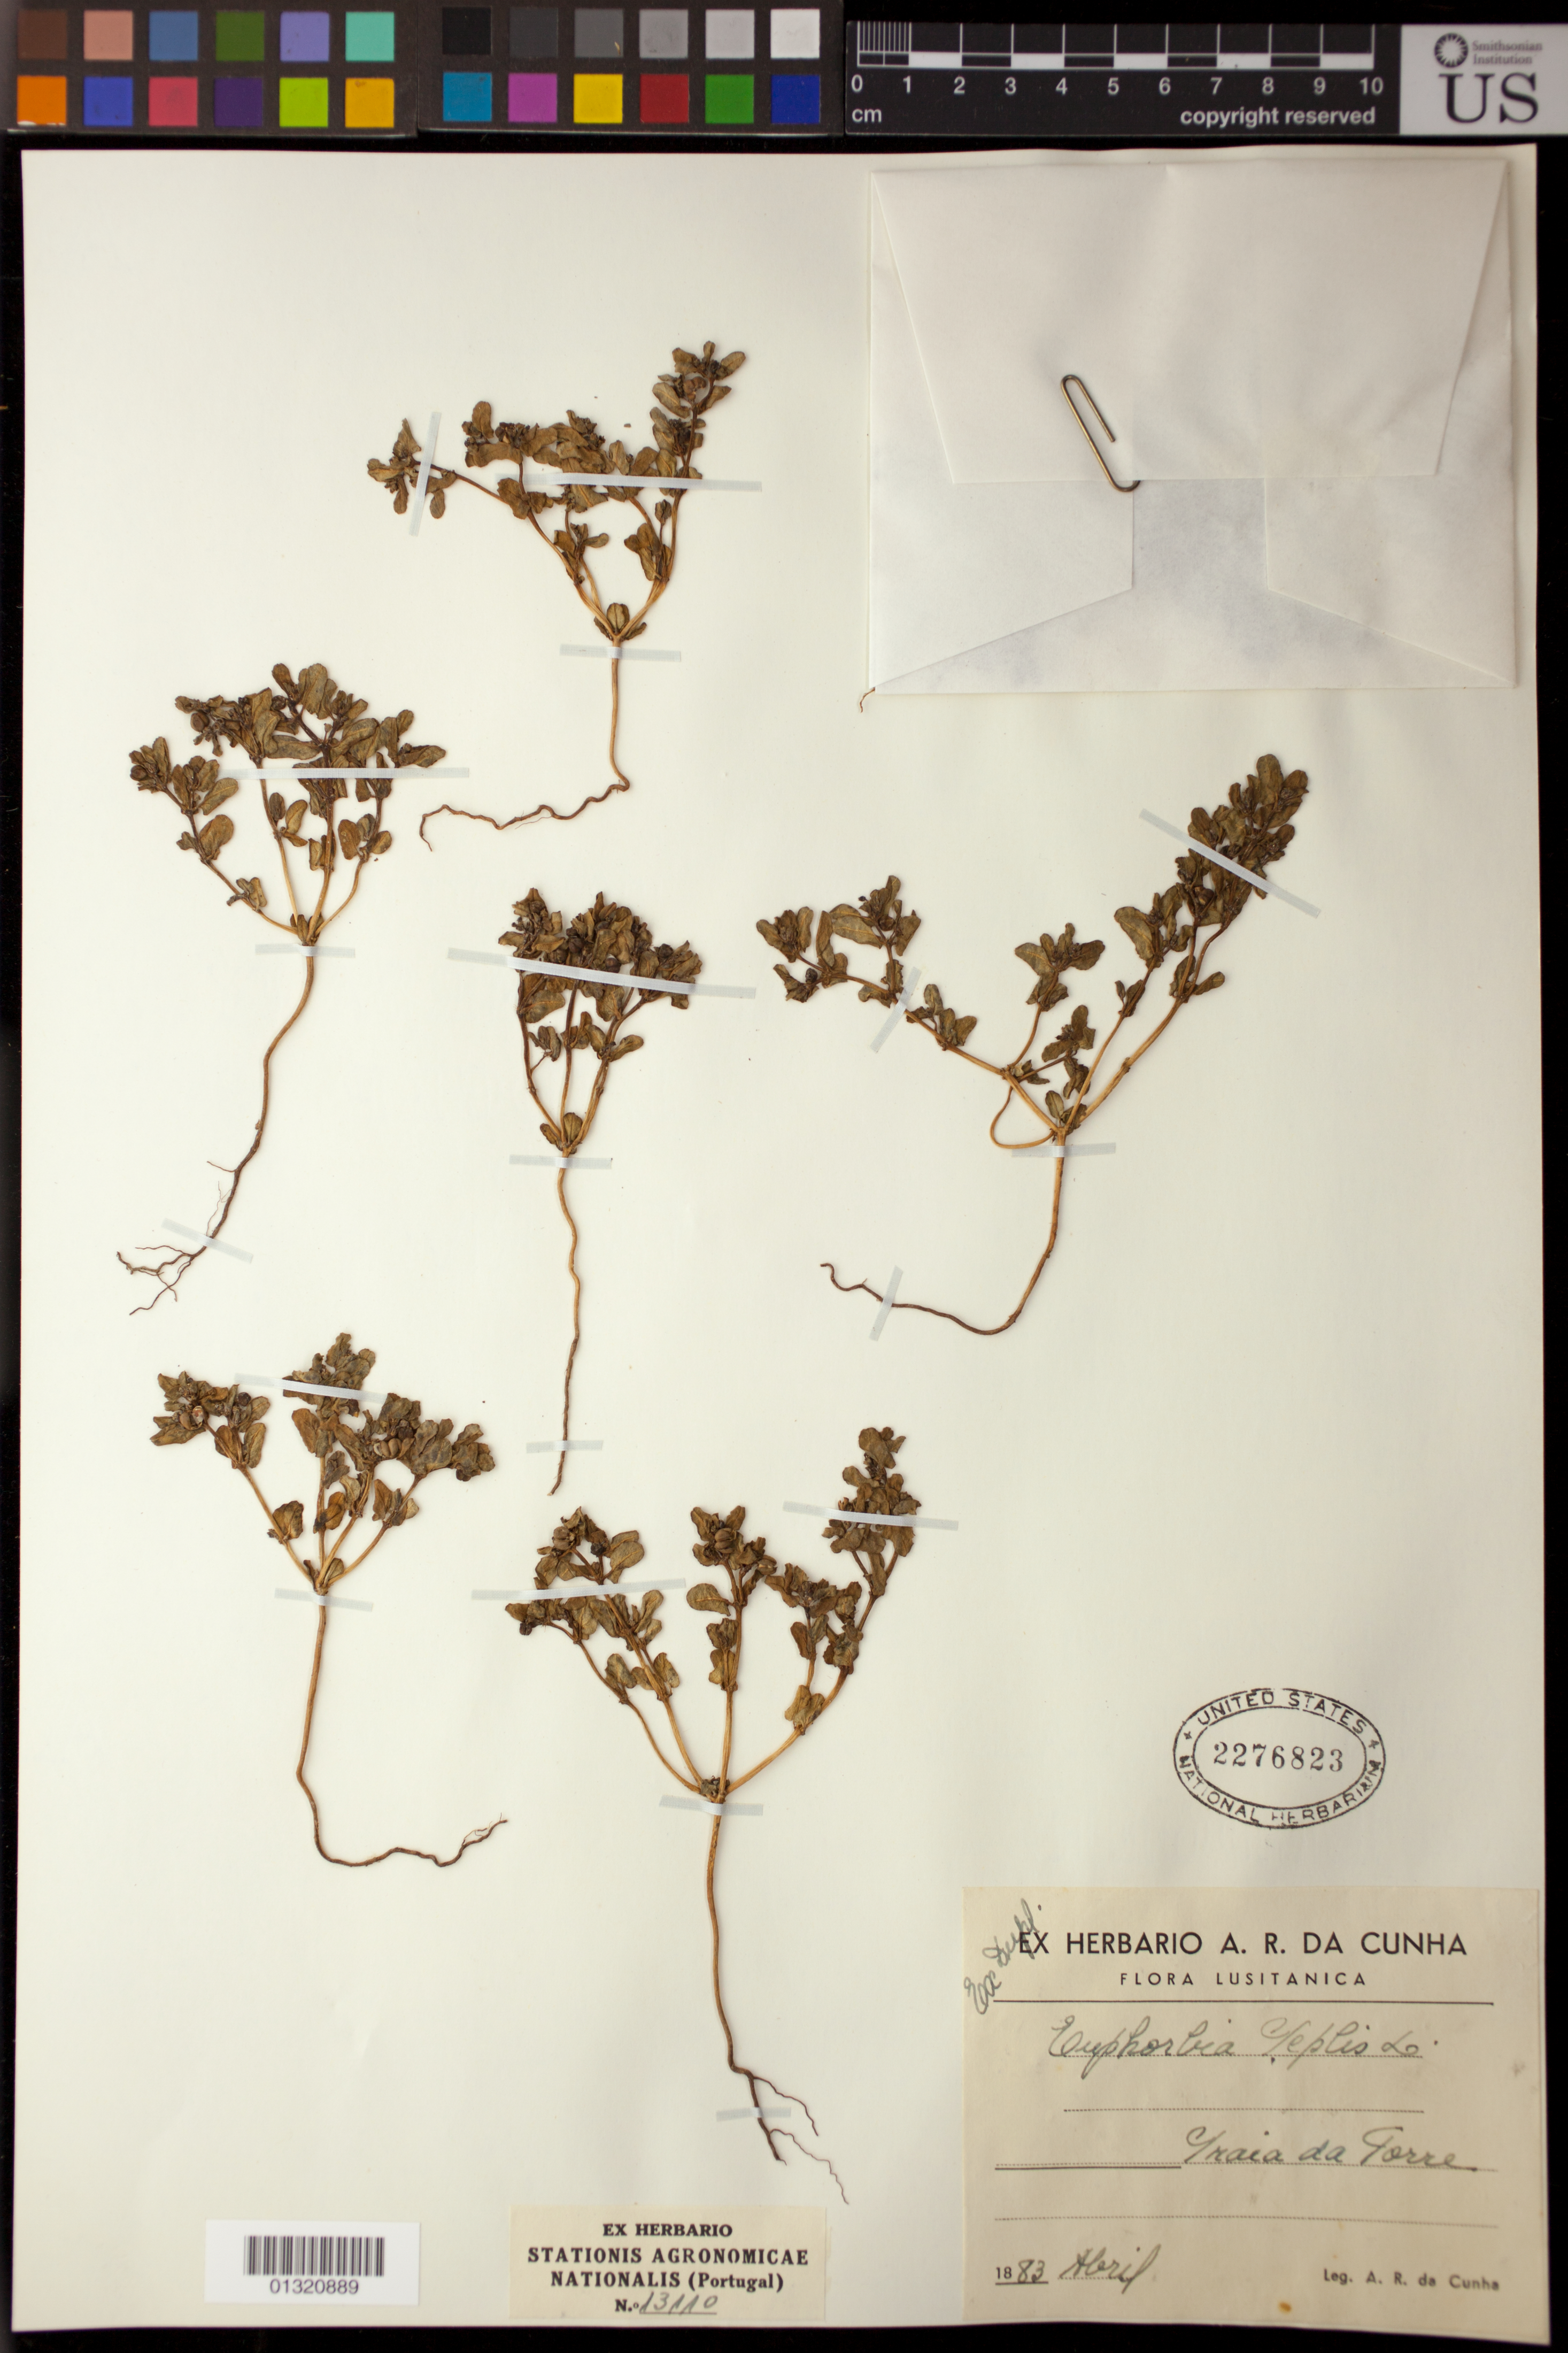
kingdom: Plantae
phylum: Tracheophyta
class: Magnoliopsida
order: Malpighiales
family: Euphorbiaceae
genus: Euphorbia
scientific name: Euphorbia peplus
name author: L.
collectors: A. Da Cunha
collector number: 13110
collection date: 1883-04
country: Portugal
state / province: Lisboa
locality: Praia da Torre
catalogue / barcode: US 2276823